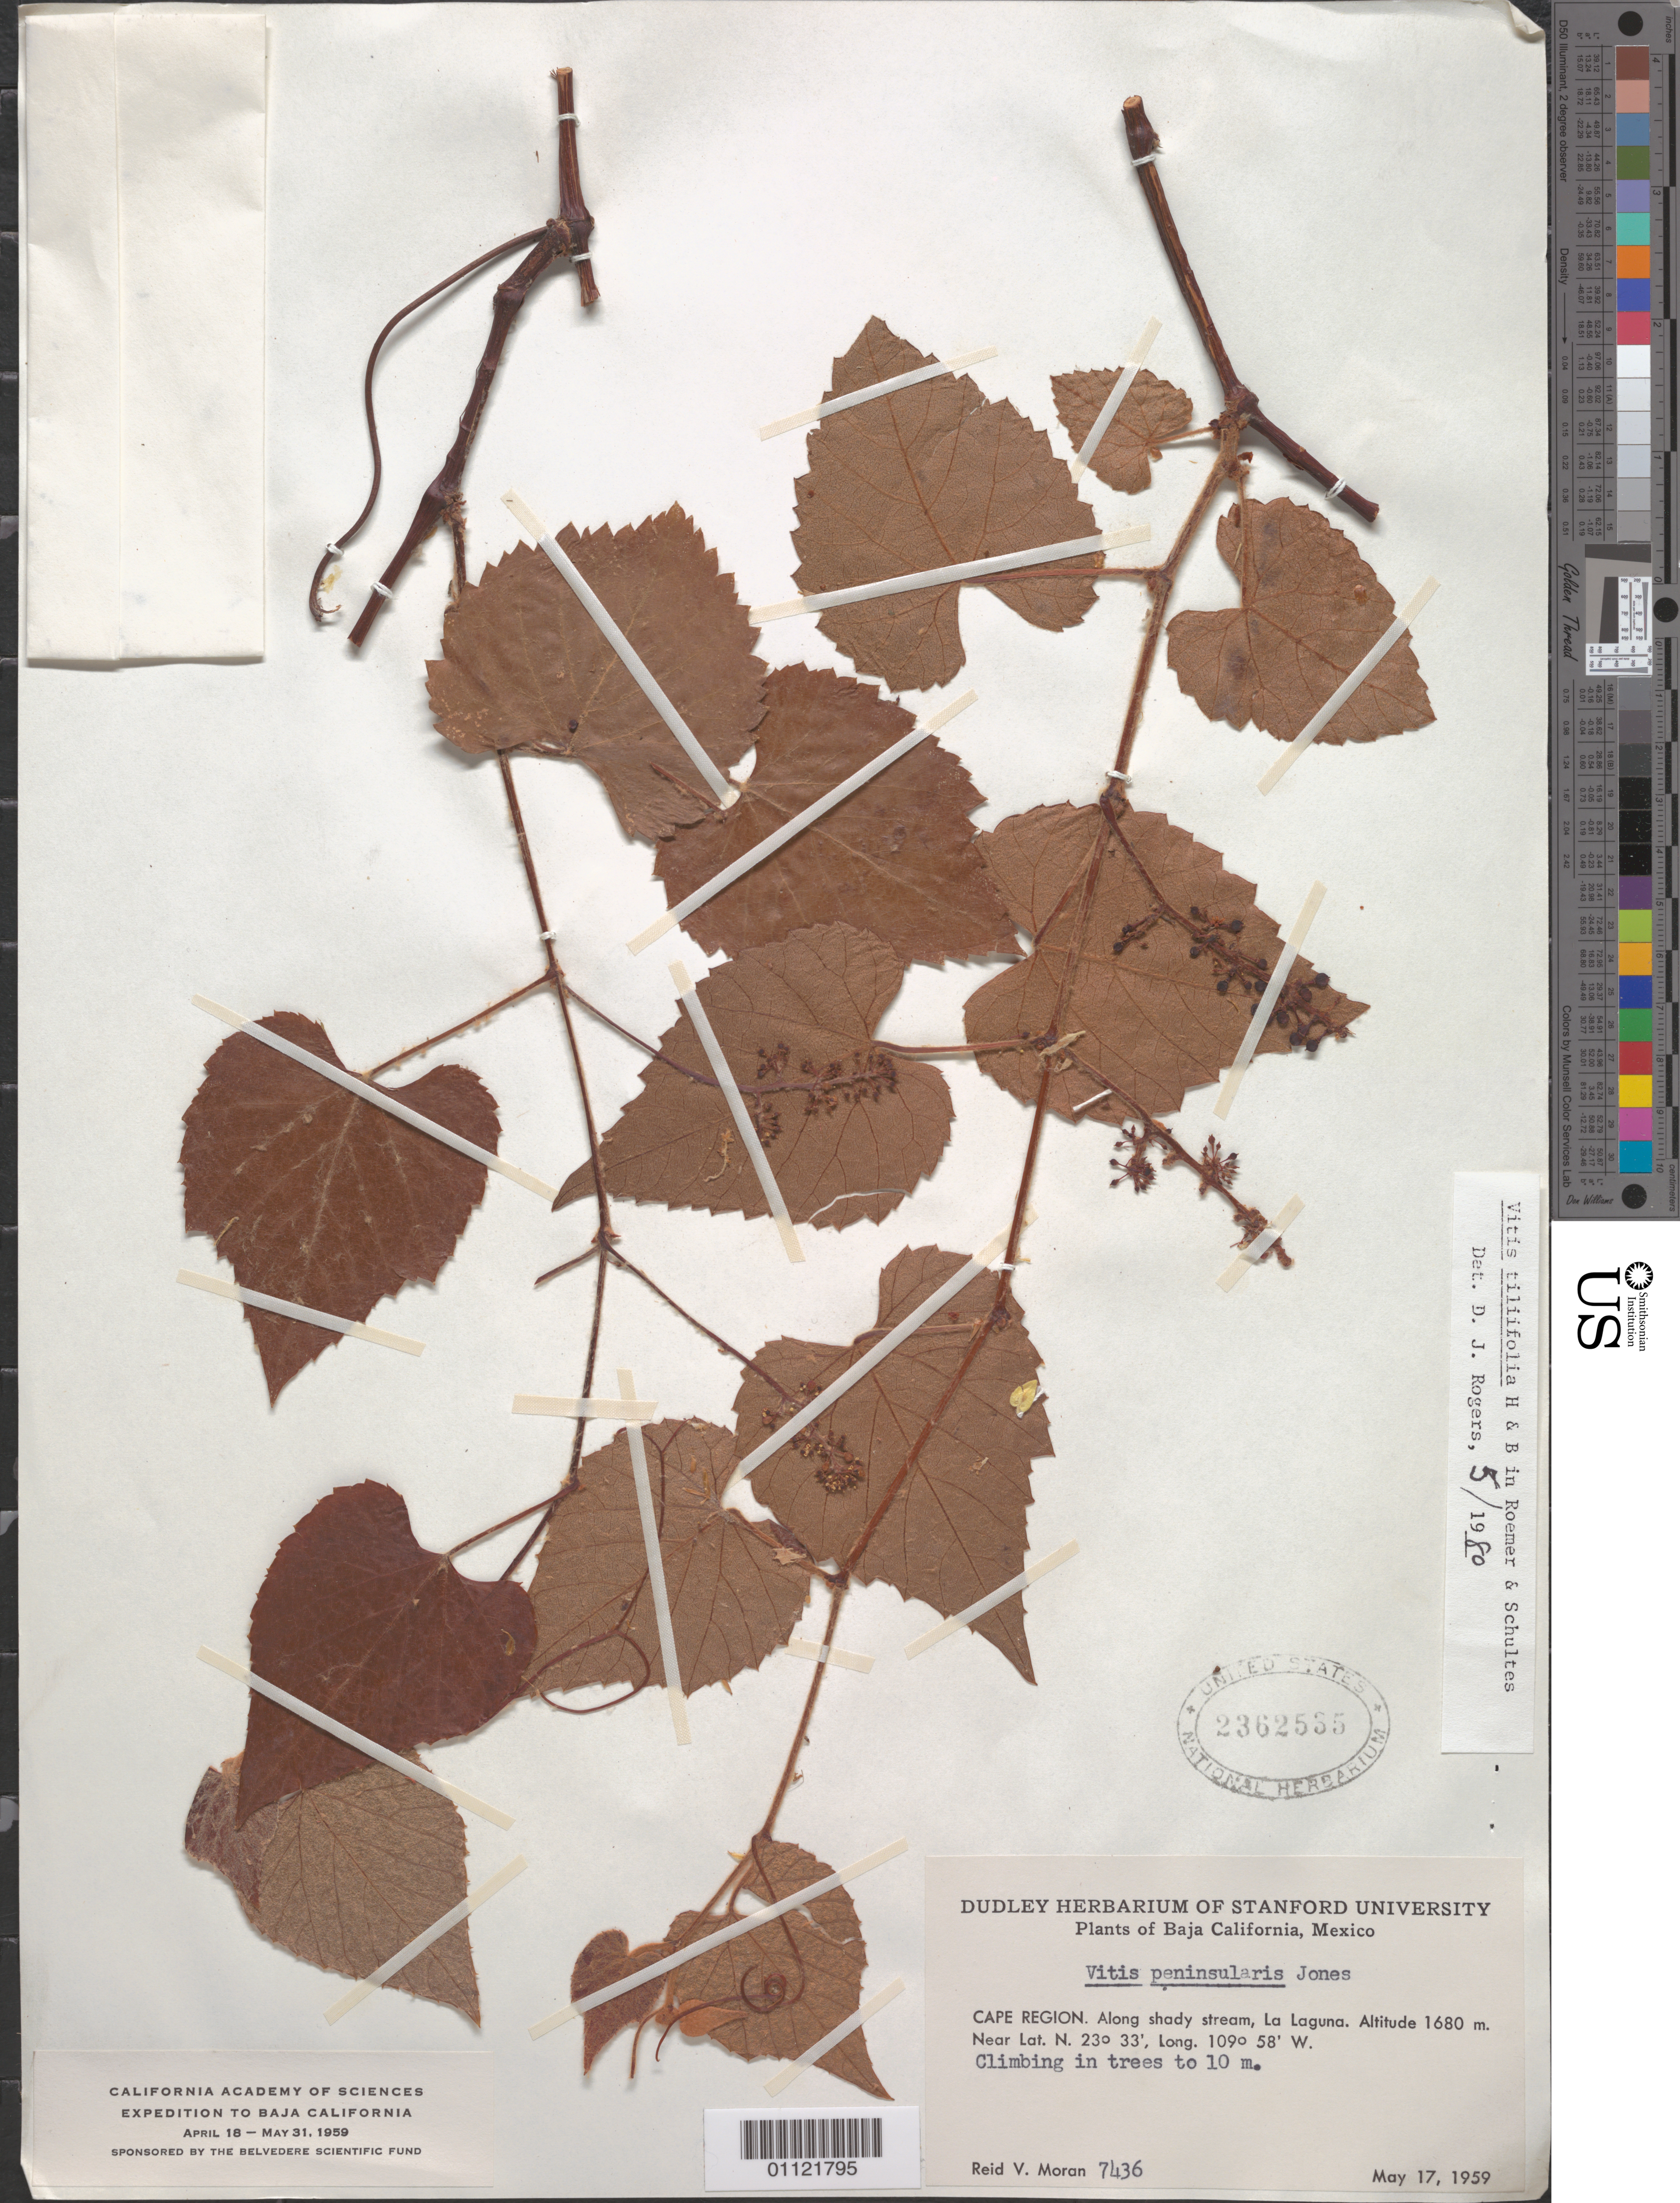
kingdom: Plantae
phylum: Tracheophyta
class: Magnoliopsida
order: Vitales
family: Vitaceae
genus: Vitis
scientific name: Vitis tiliifolia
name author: Humb. & Bonpl. ex Schult.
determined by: Rogers, D. J.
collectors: R. V. Moran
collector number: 7436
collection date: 1959-05-17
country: Mexico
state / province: Baja California Sur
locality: Cape Region. Along Shady stream, La Laguna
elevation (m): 1680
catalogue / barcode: US 2362535